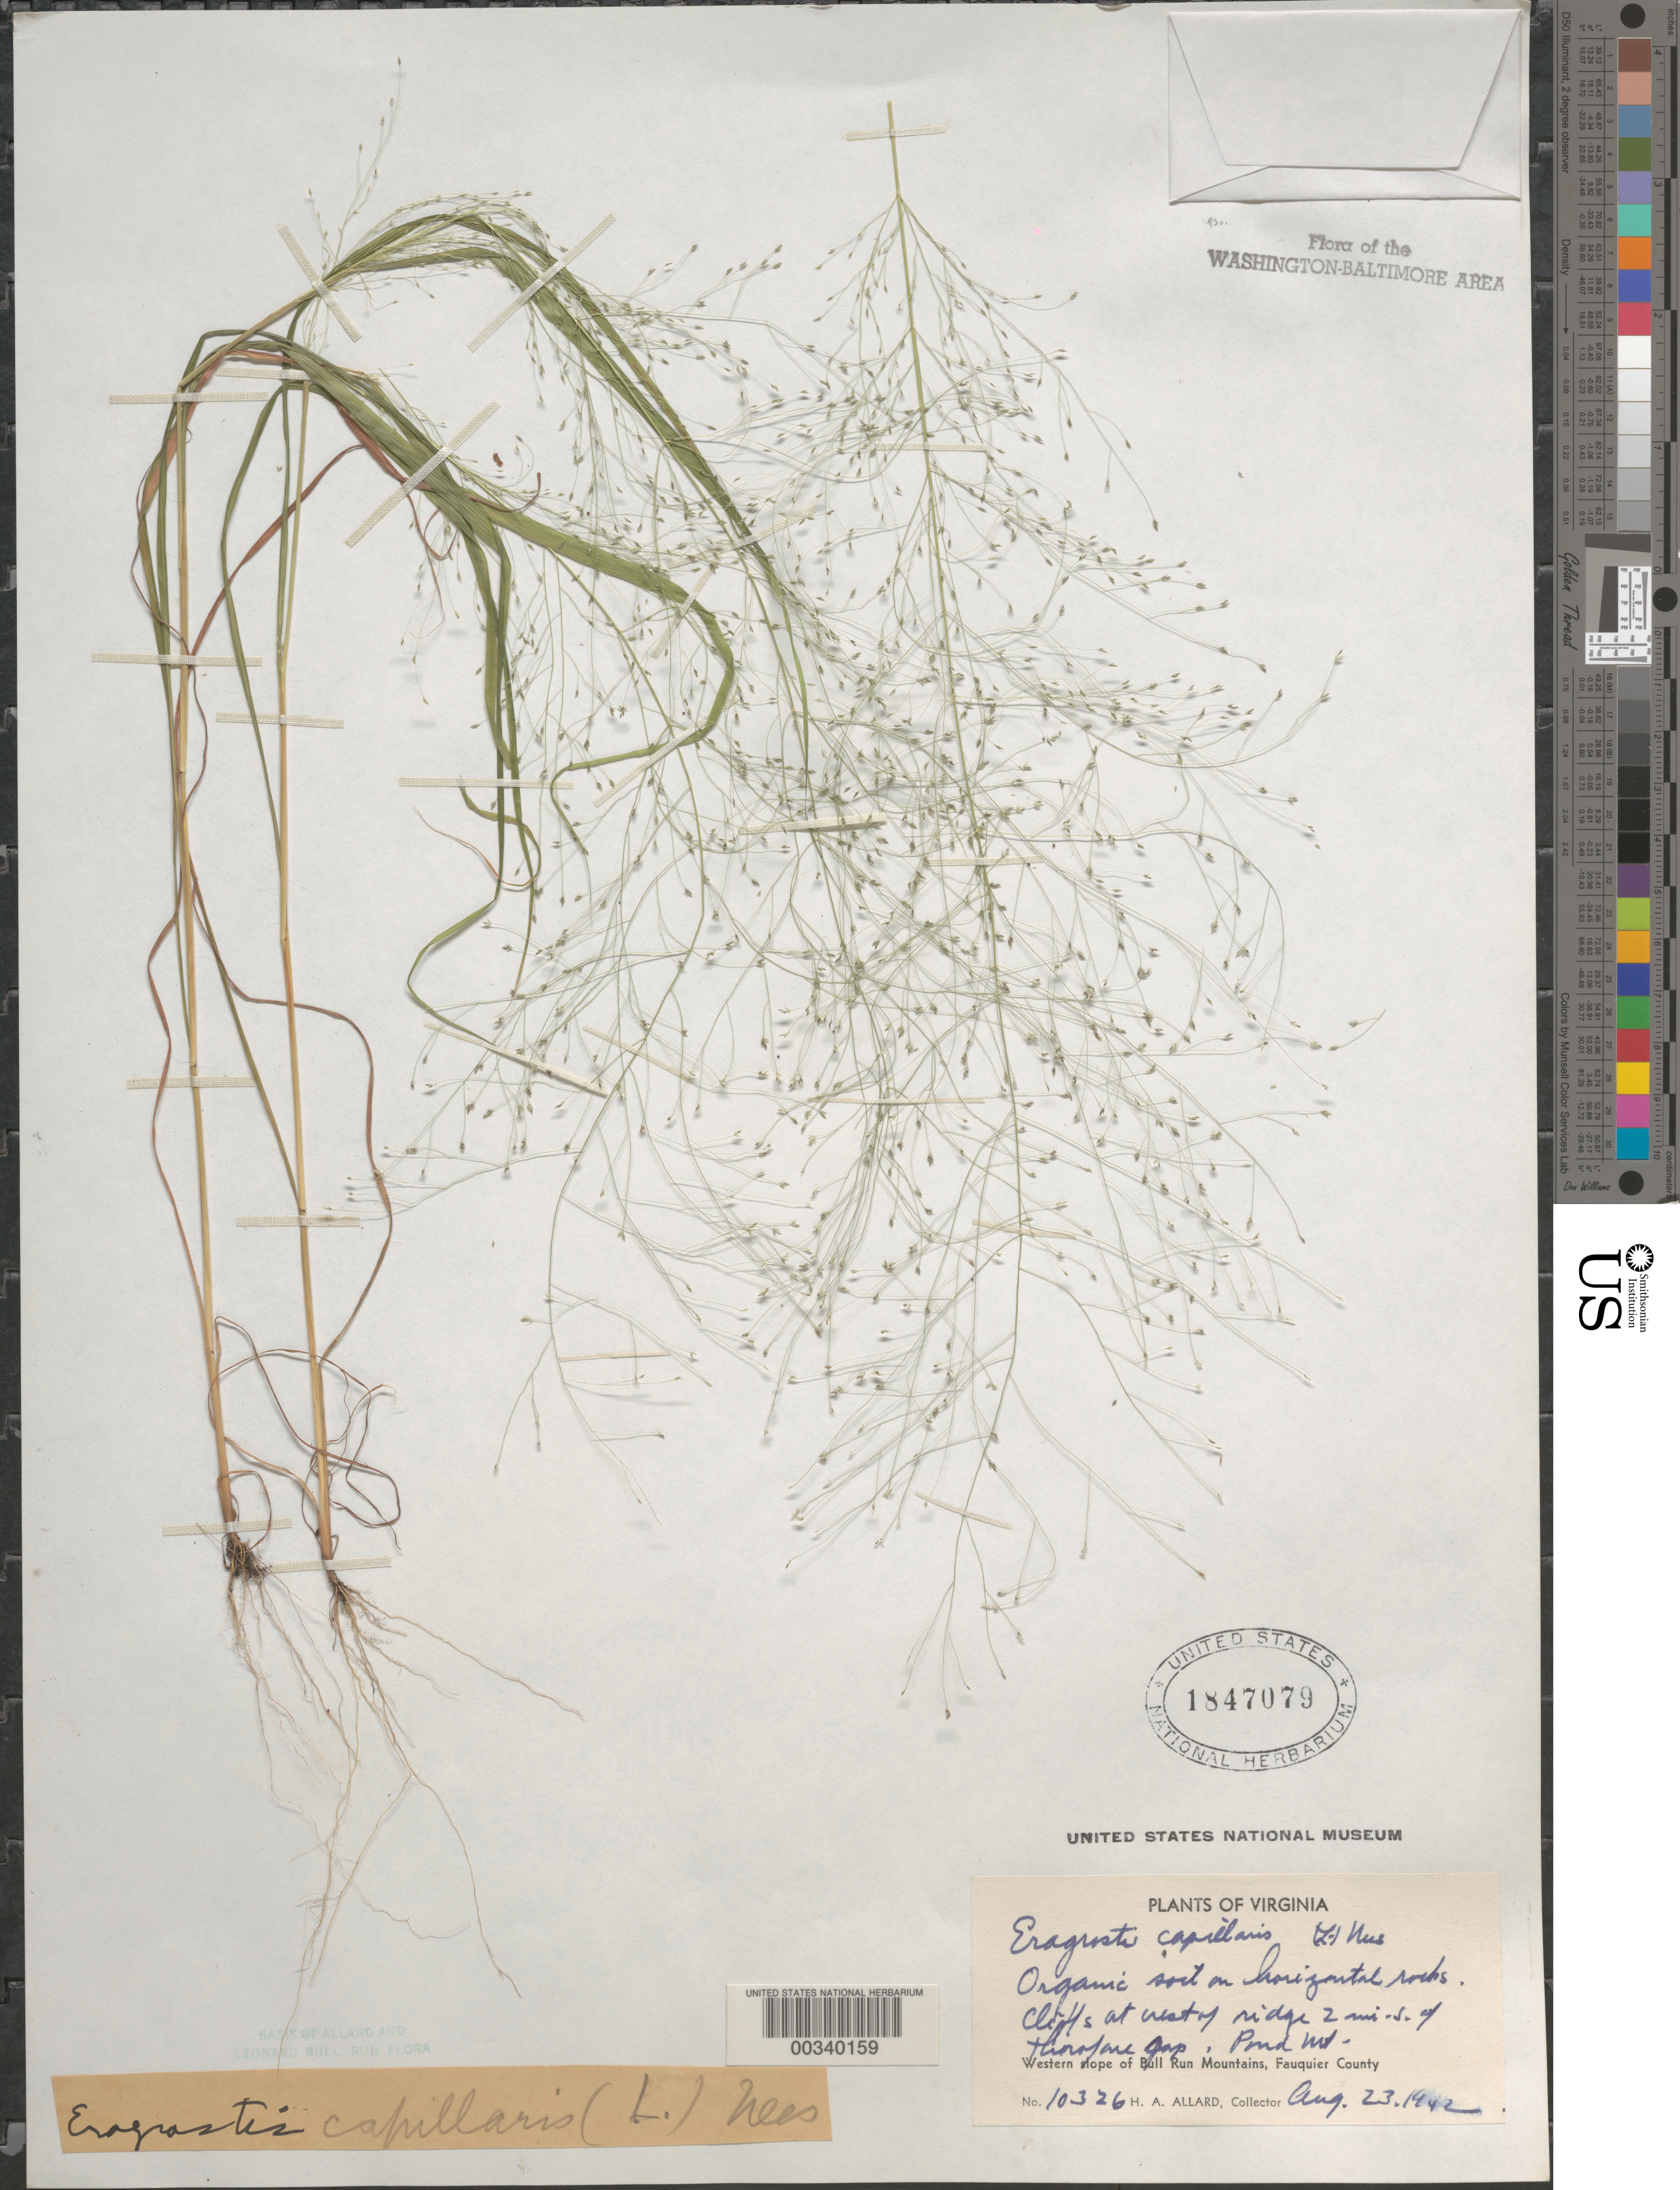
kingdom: Plantae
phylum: Tracheophyta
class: Liliopsida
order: Poales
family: Poaceae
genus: Eragrostis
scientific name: Eragrostis capillaris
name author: (L.) Nees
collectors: H. A. Allard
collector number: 10326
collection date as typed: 23 Aug 1942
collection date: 1942-08-23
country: United States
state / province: Virginia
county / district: Fauquier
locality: South of Thorofare Gap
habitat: Organic soil on horizontal rocks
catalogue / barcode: US 1847079